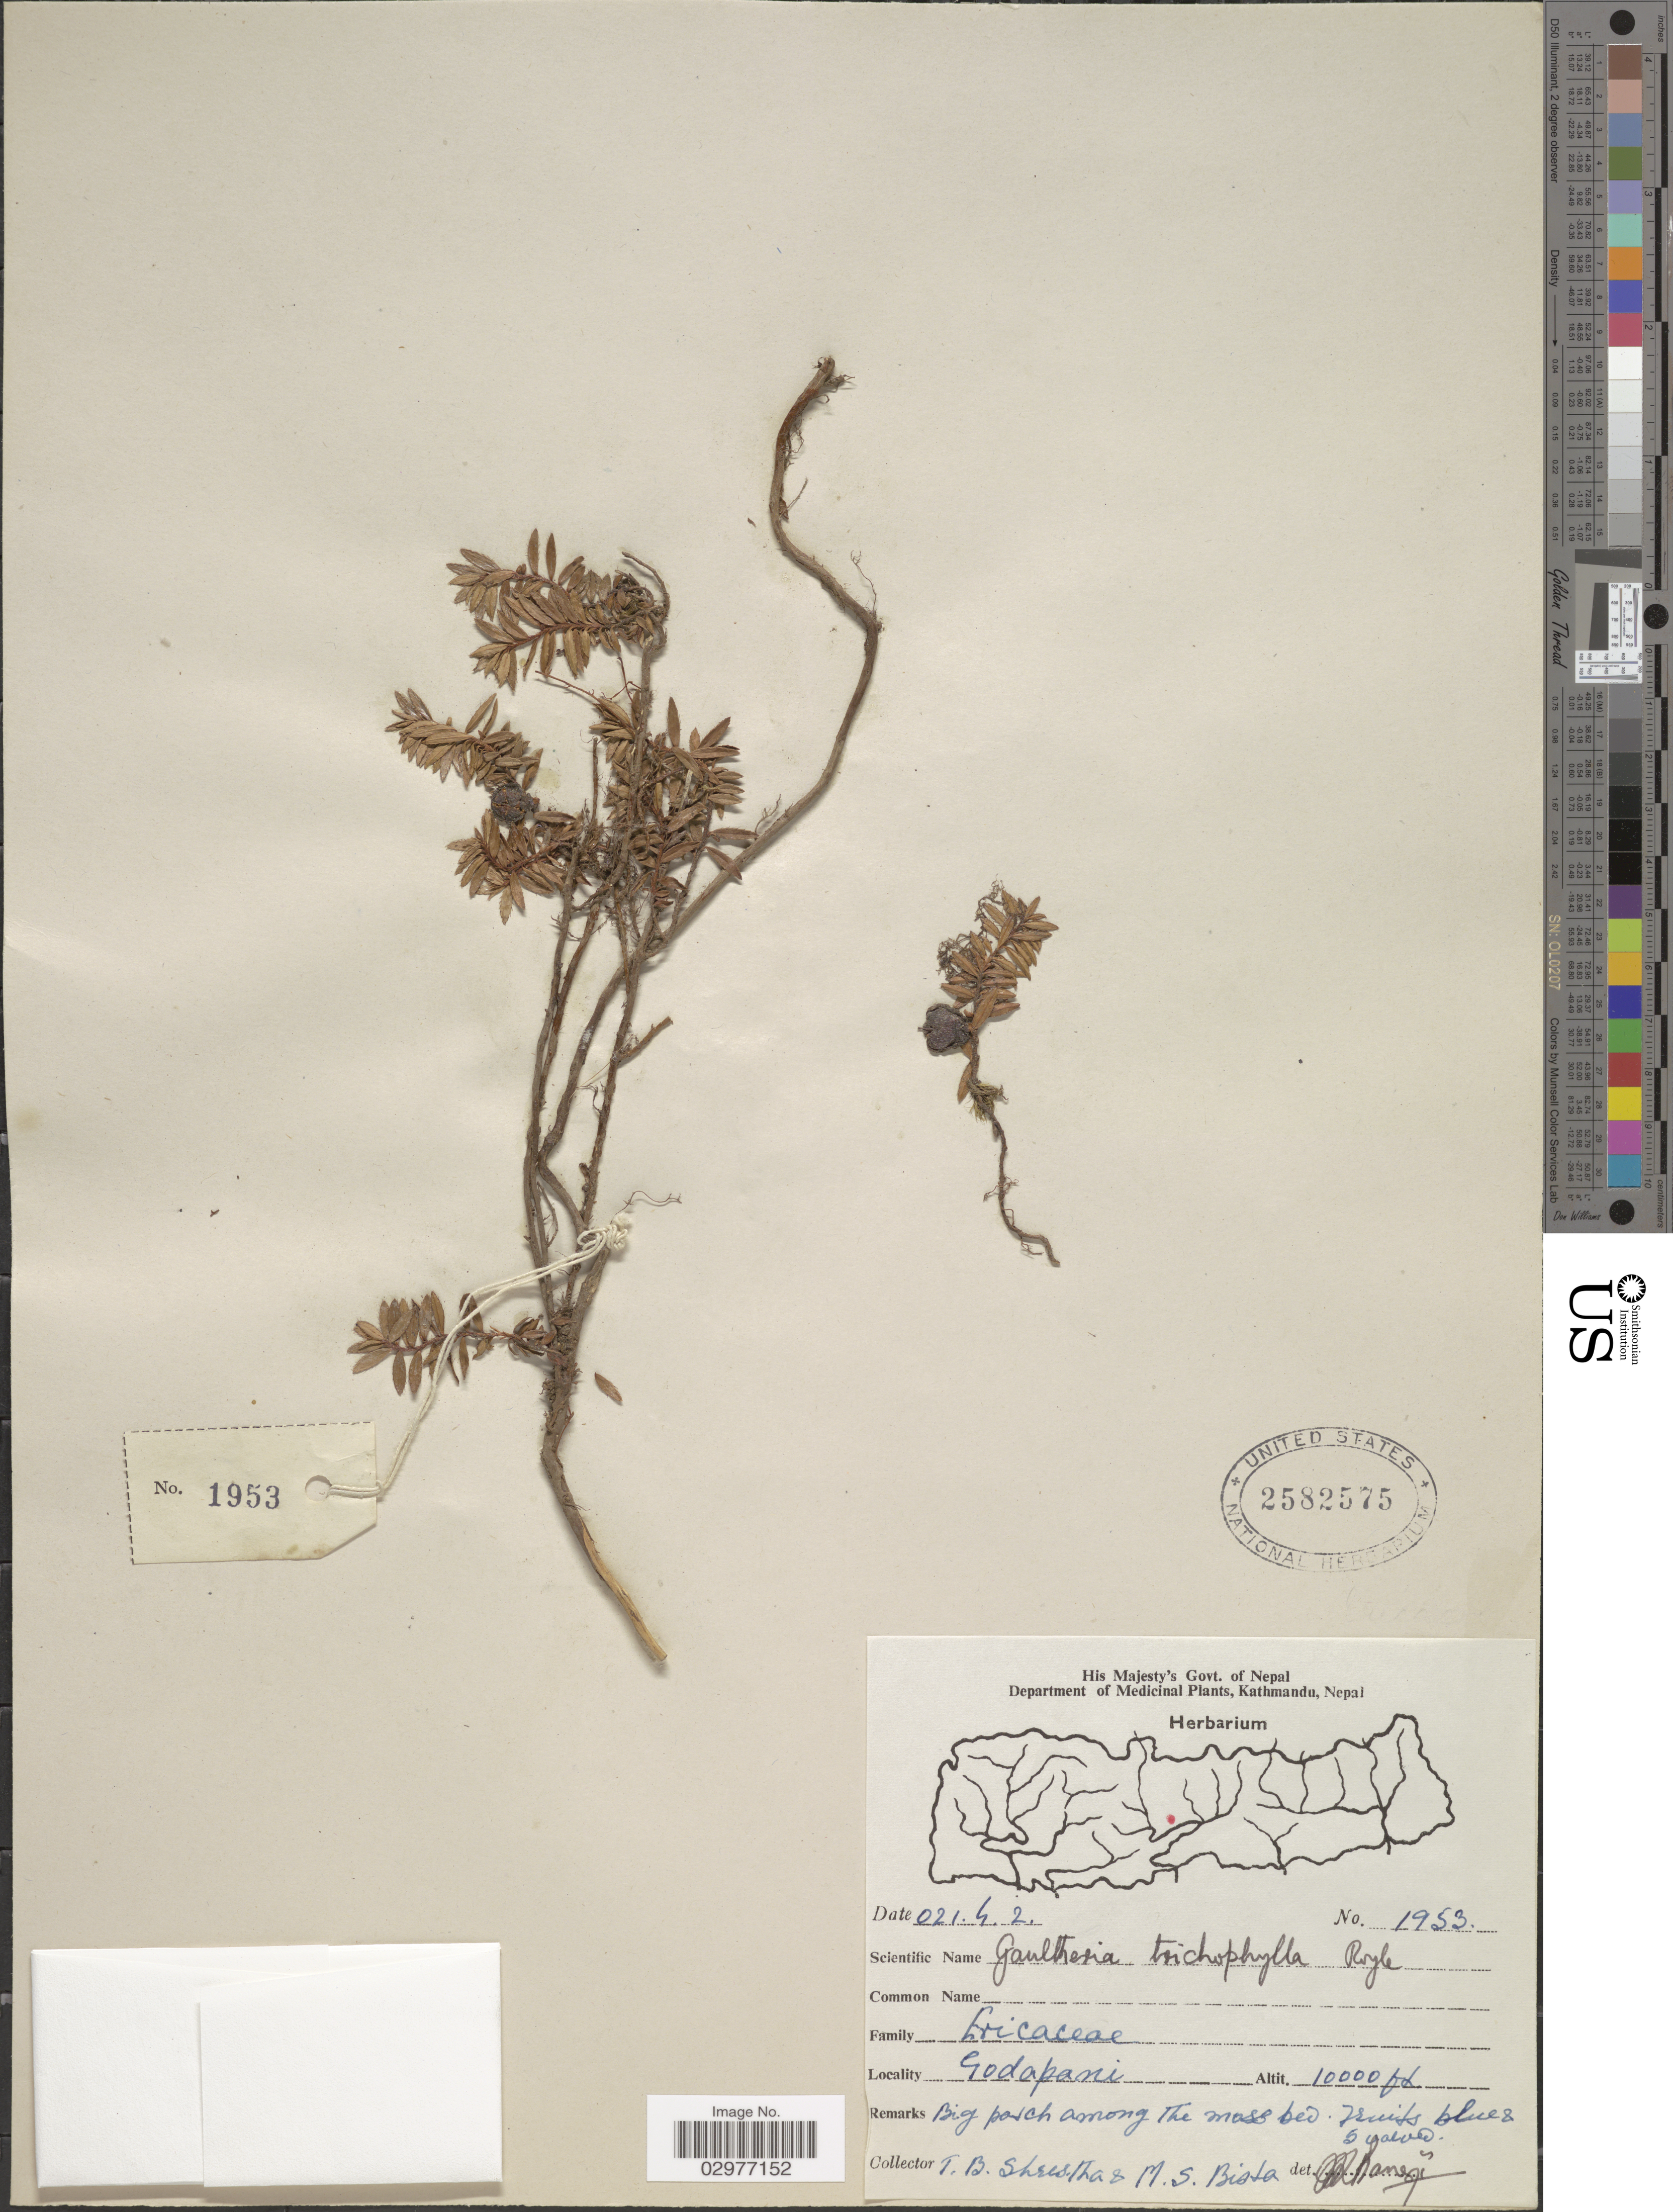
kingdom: Plantae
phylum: Tracheophyta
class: Magnoliopsida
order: Ericales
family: Ericaceae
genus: Gaultheria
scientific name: Gaultheria trichophylla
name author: Royle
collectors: T. B. Shrestha & M. Bista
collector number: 1953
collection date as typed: Transcribed d/m/y: 2/4/21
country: Nepal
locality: Godapani.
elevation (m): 3048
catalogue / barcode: US 2582575